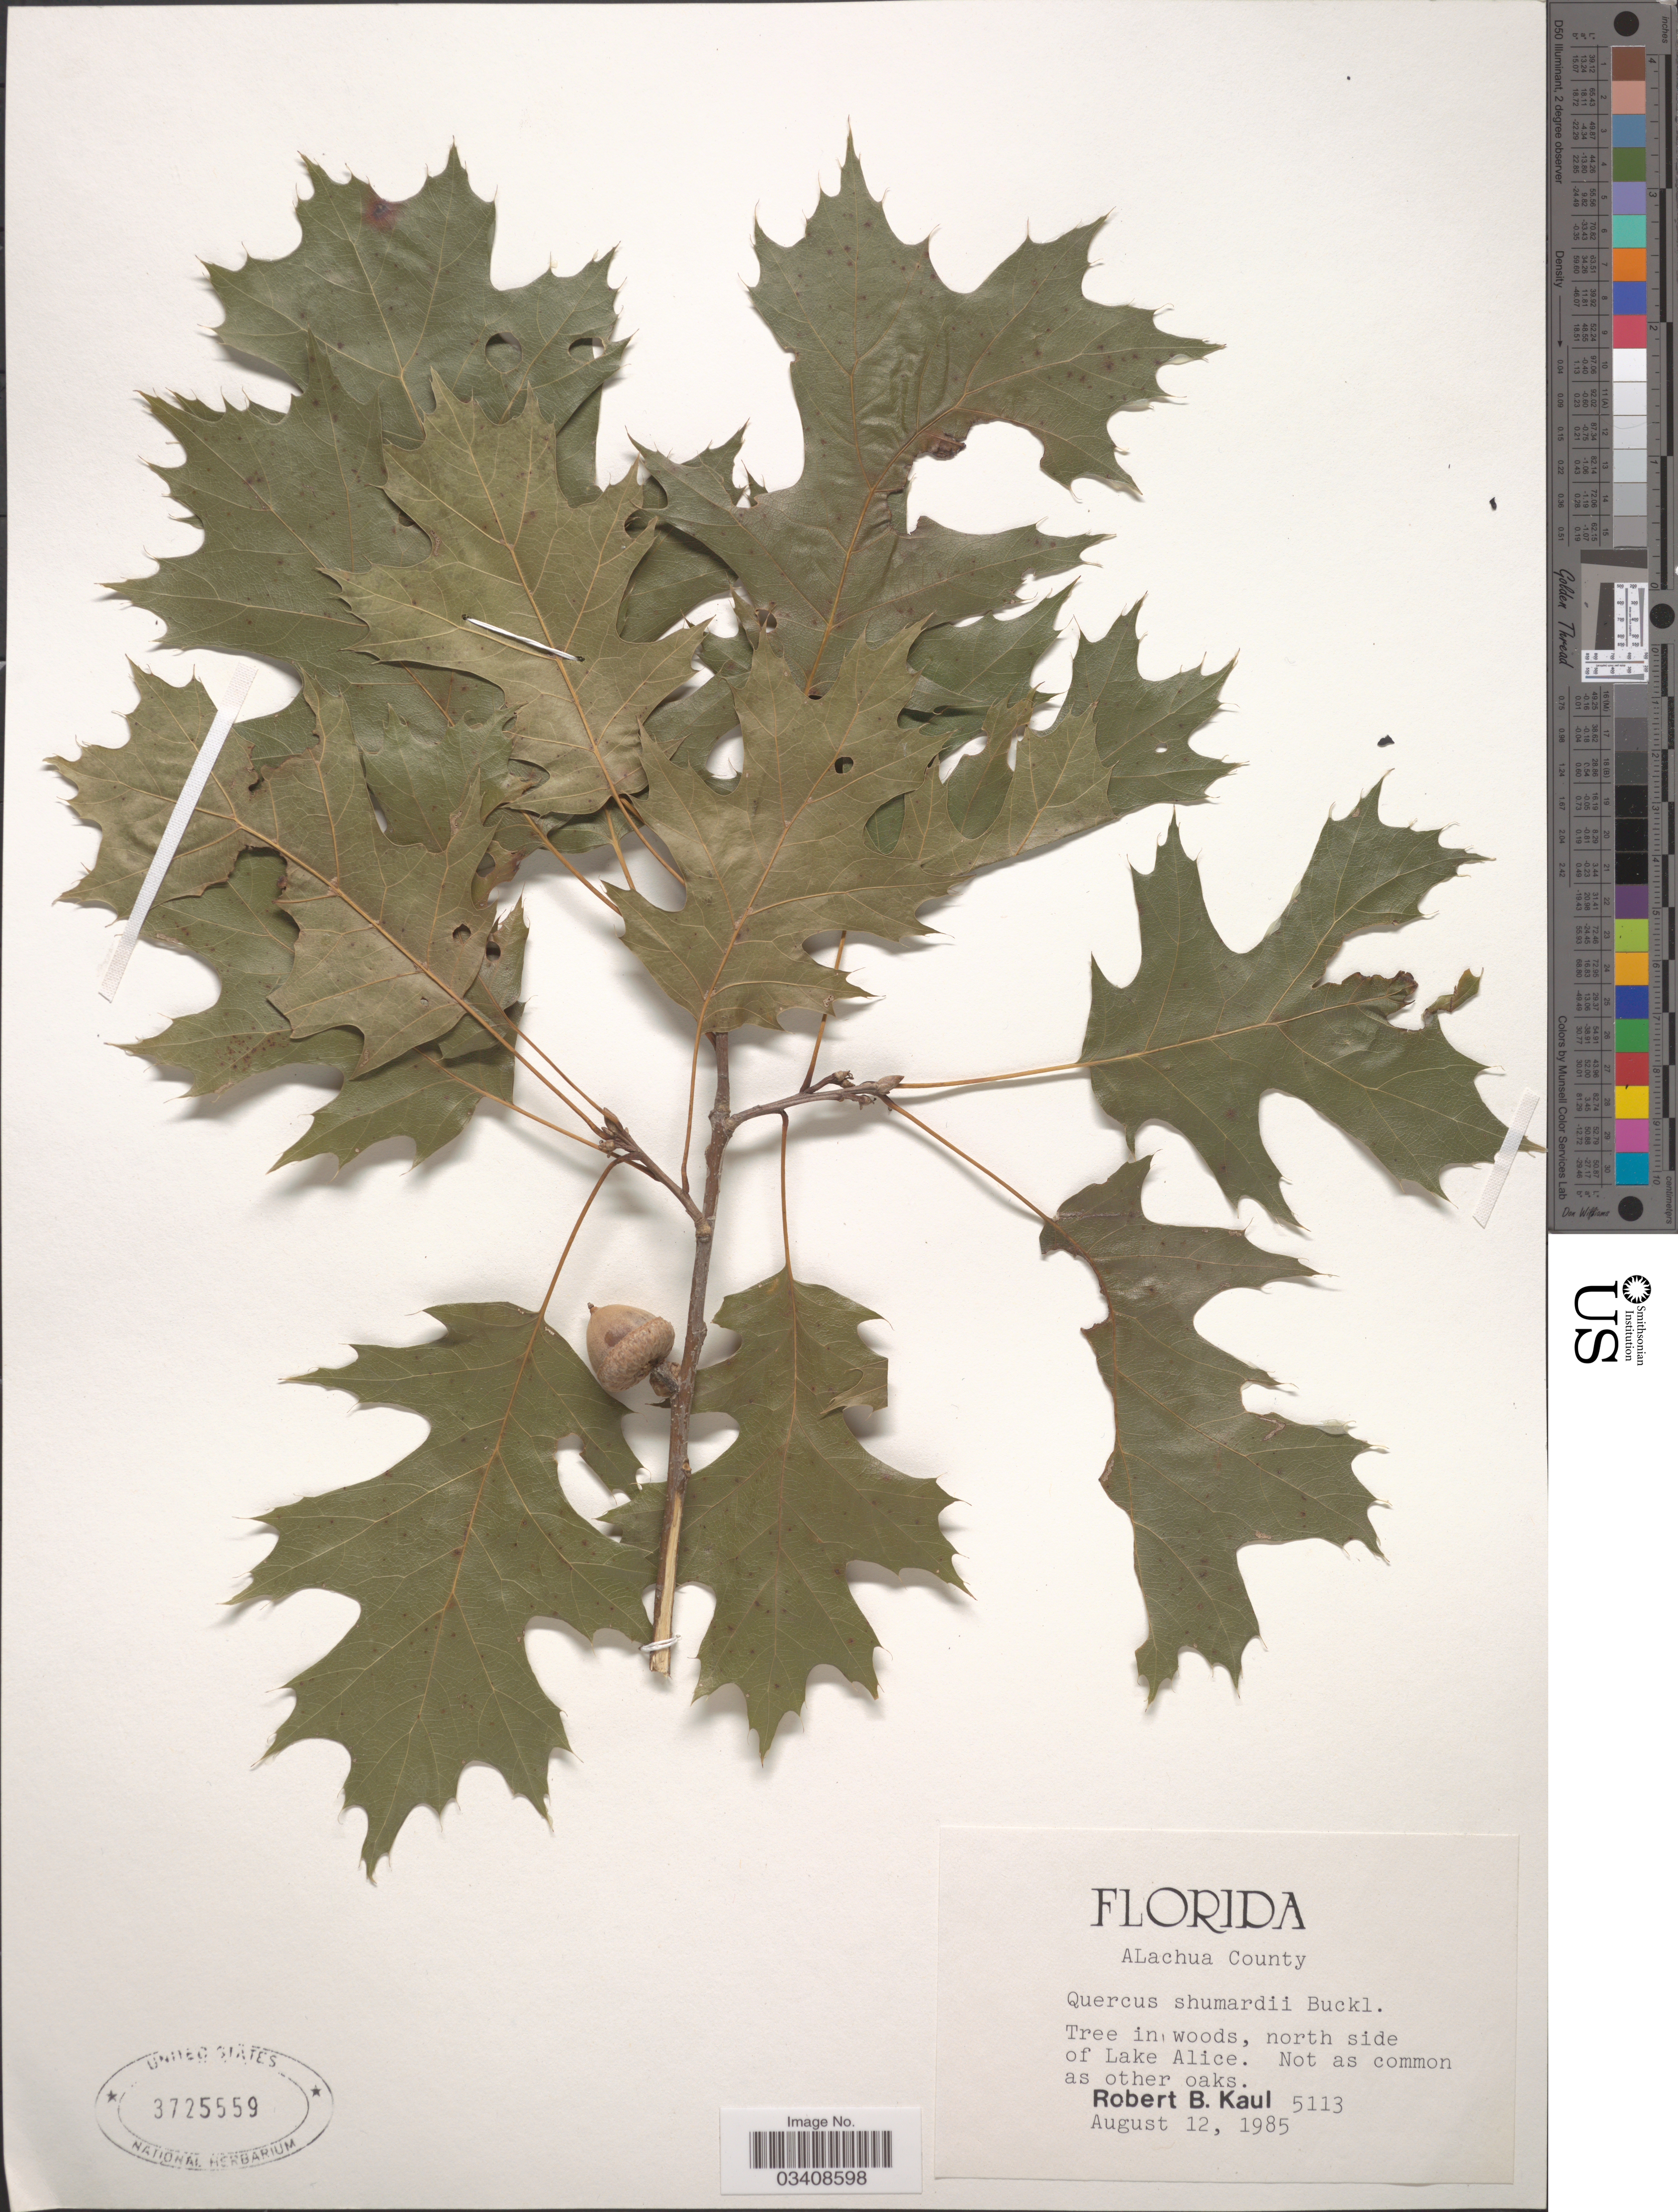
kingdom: Plantae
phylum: Tracheophyta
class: Magnoliopsida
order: Fagales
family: Fagaceae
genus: Quercus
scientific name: Quercus shumardii var. schneckii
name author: (Britton) Sarg.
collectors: R. Kaul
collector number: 5113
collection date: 1985-08-12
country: United States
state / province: Florida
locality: Alachua County. North side of Lake Alice.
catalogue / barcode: US 3725559